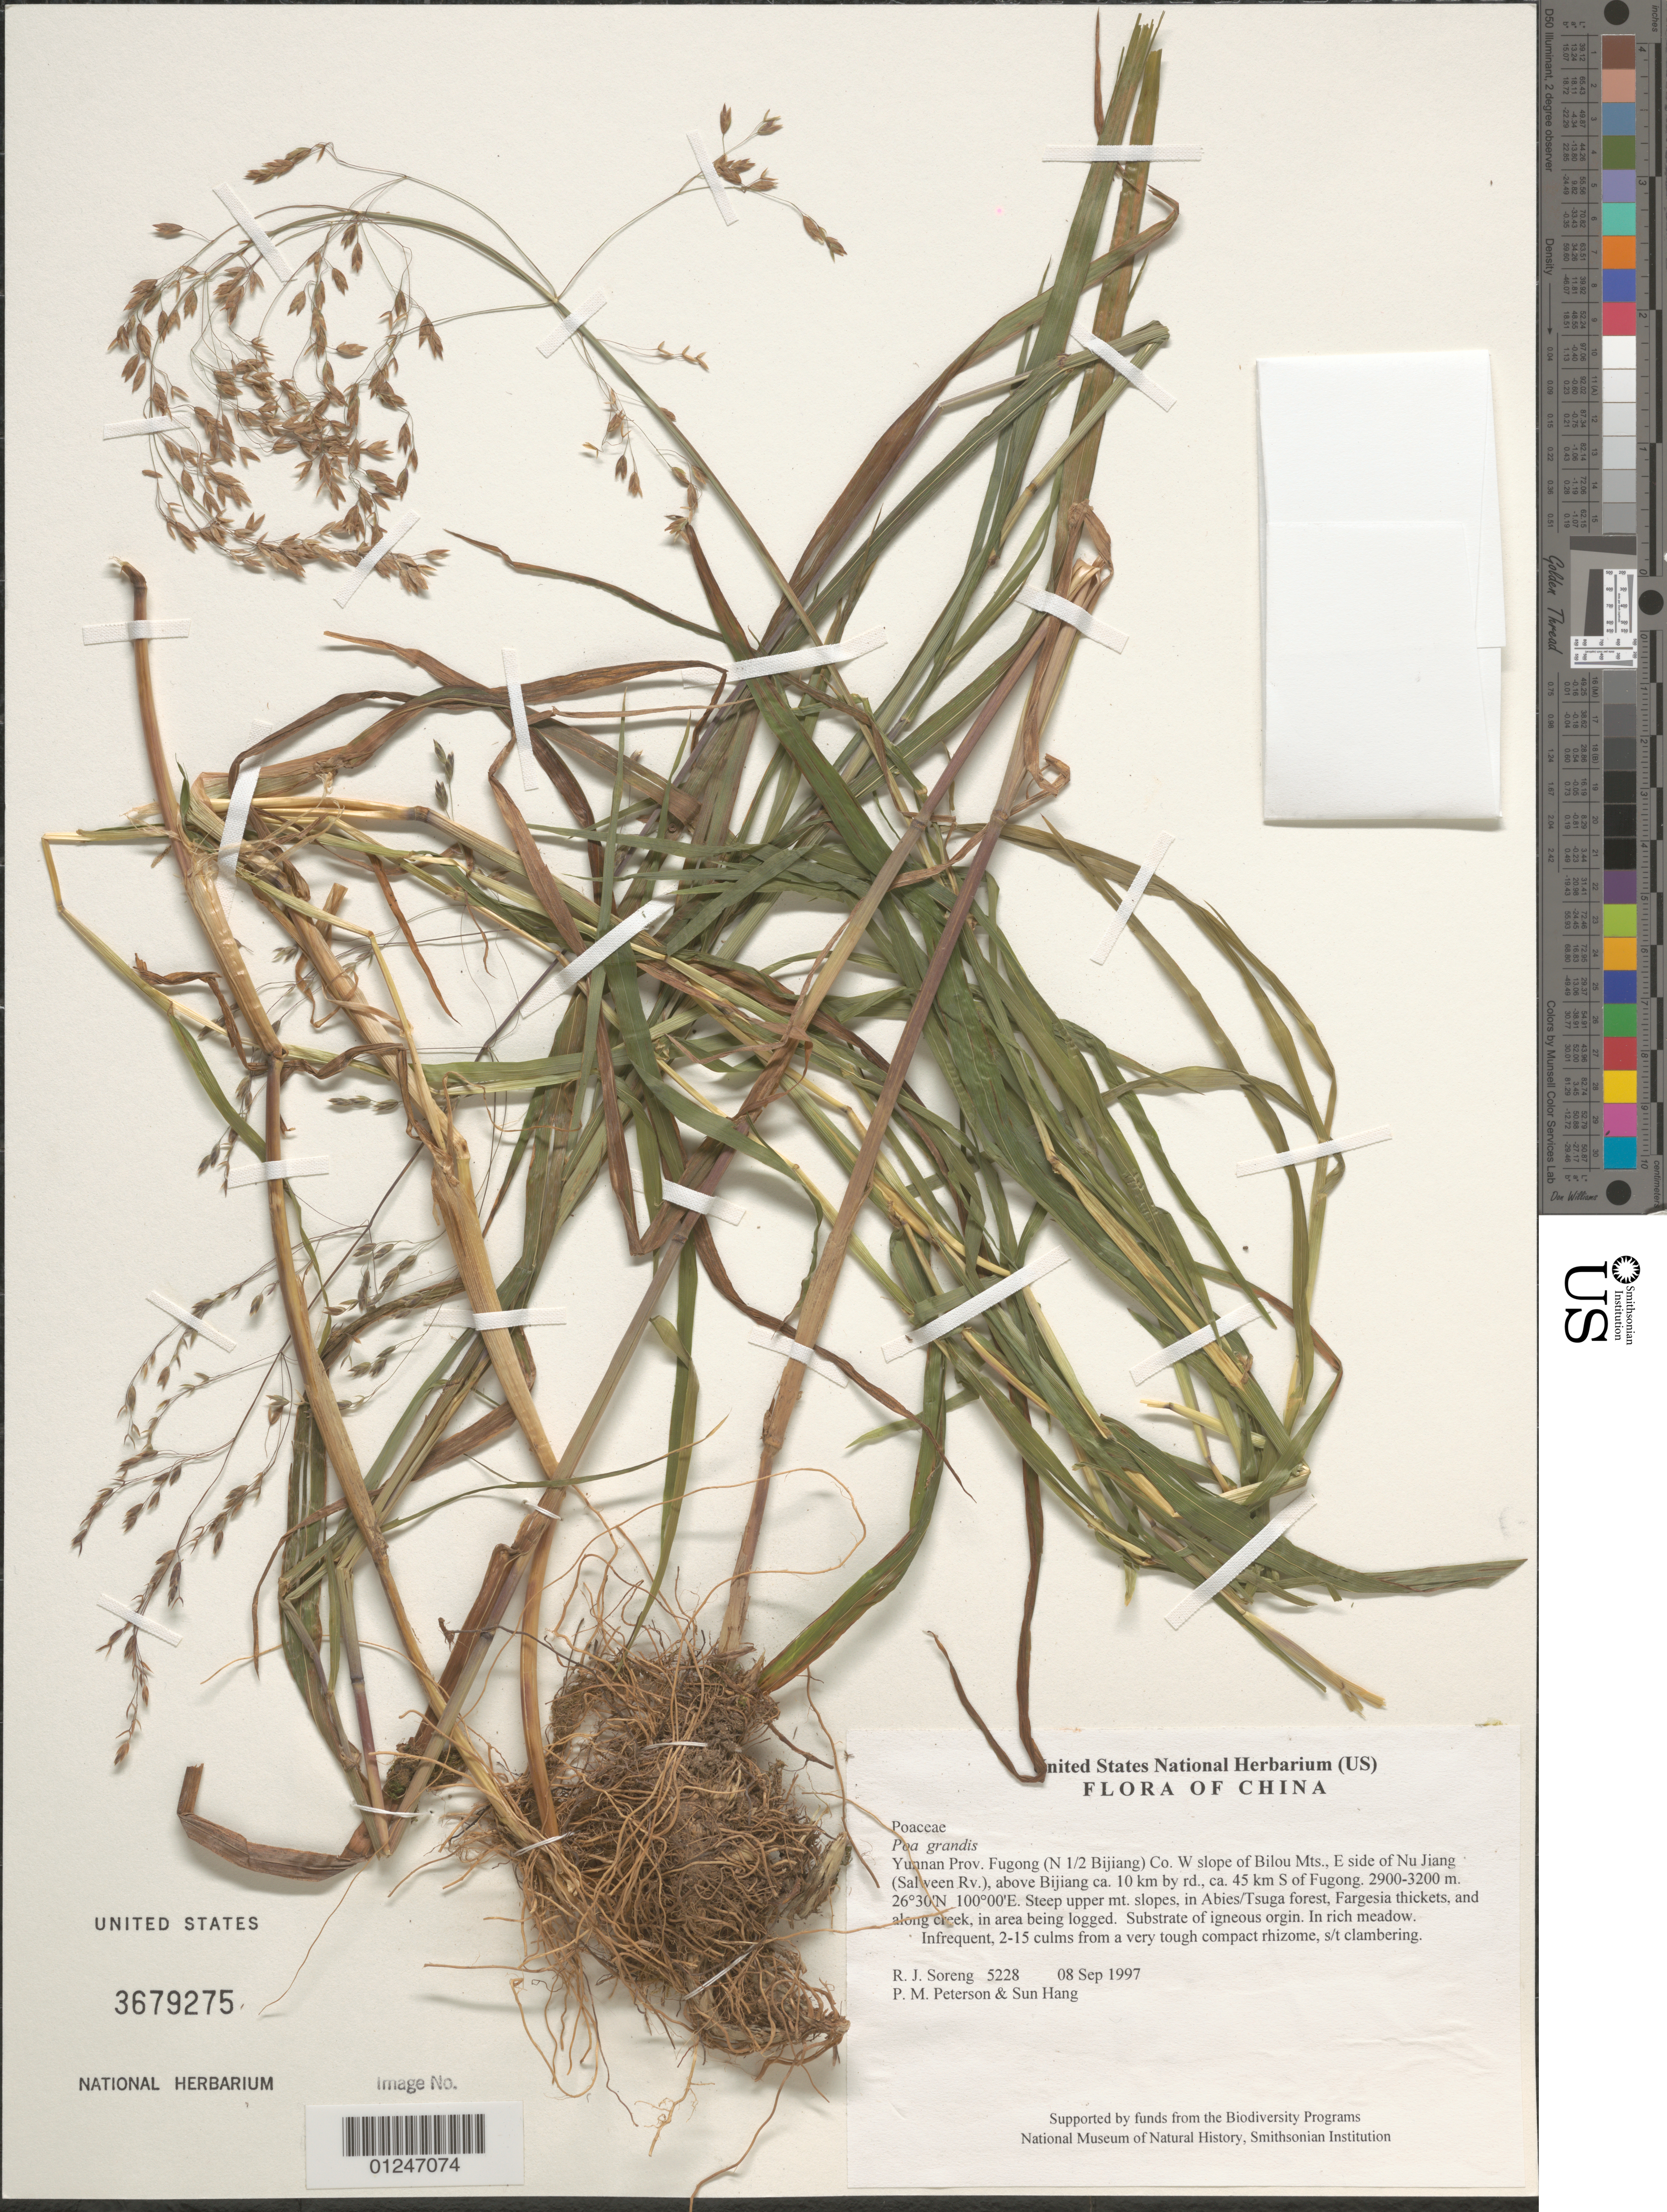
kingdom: Plantae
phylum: Tracheophyta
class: Liliopsida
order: Poales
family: Poaceae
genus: Poa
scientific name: Poa grandis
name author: Hand.-Mazz.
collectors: R. J. Soreng, P. M. Peterson & Sun Hang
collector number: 5228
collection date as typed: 08 Sep 1997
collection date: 1997-09-08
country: China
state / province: Yunnan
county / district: Fugong (N 1/2 Bijiang)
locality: W slope of Bilou Mts., E side of Nu Jiang (Salween Rv.), above Bijiang ca. 10 km by rd., ca. 45 km S of Fugong.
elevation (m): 2900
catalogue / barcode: US 3679275